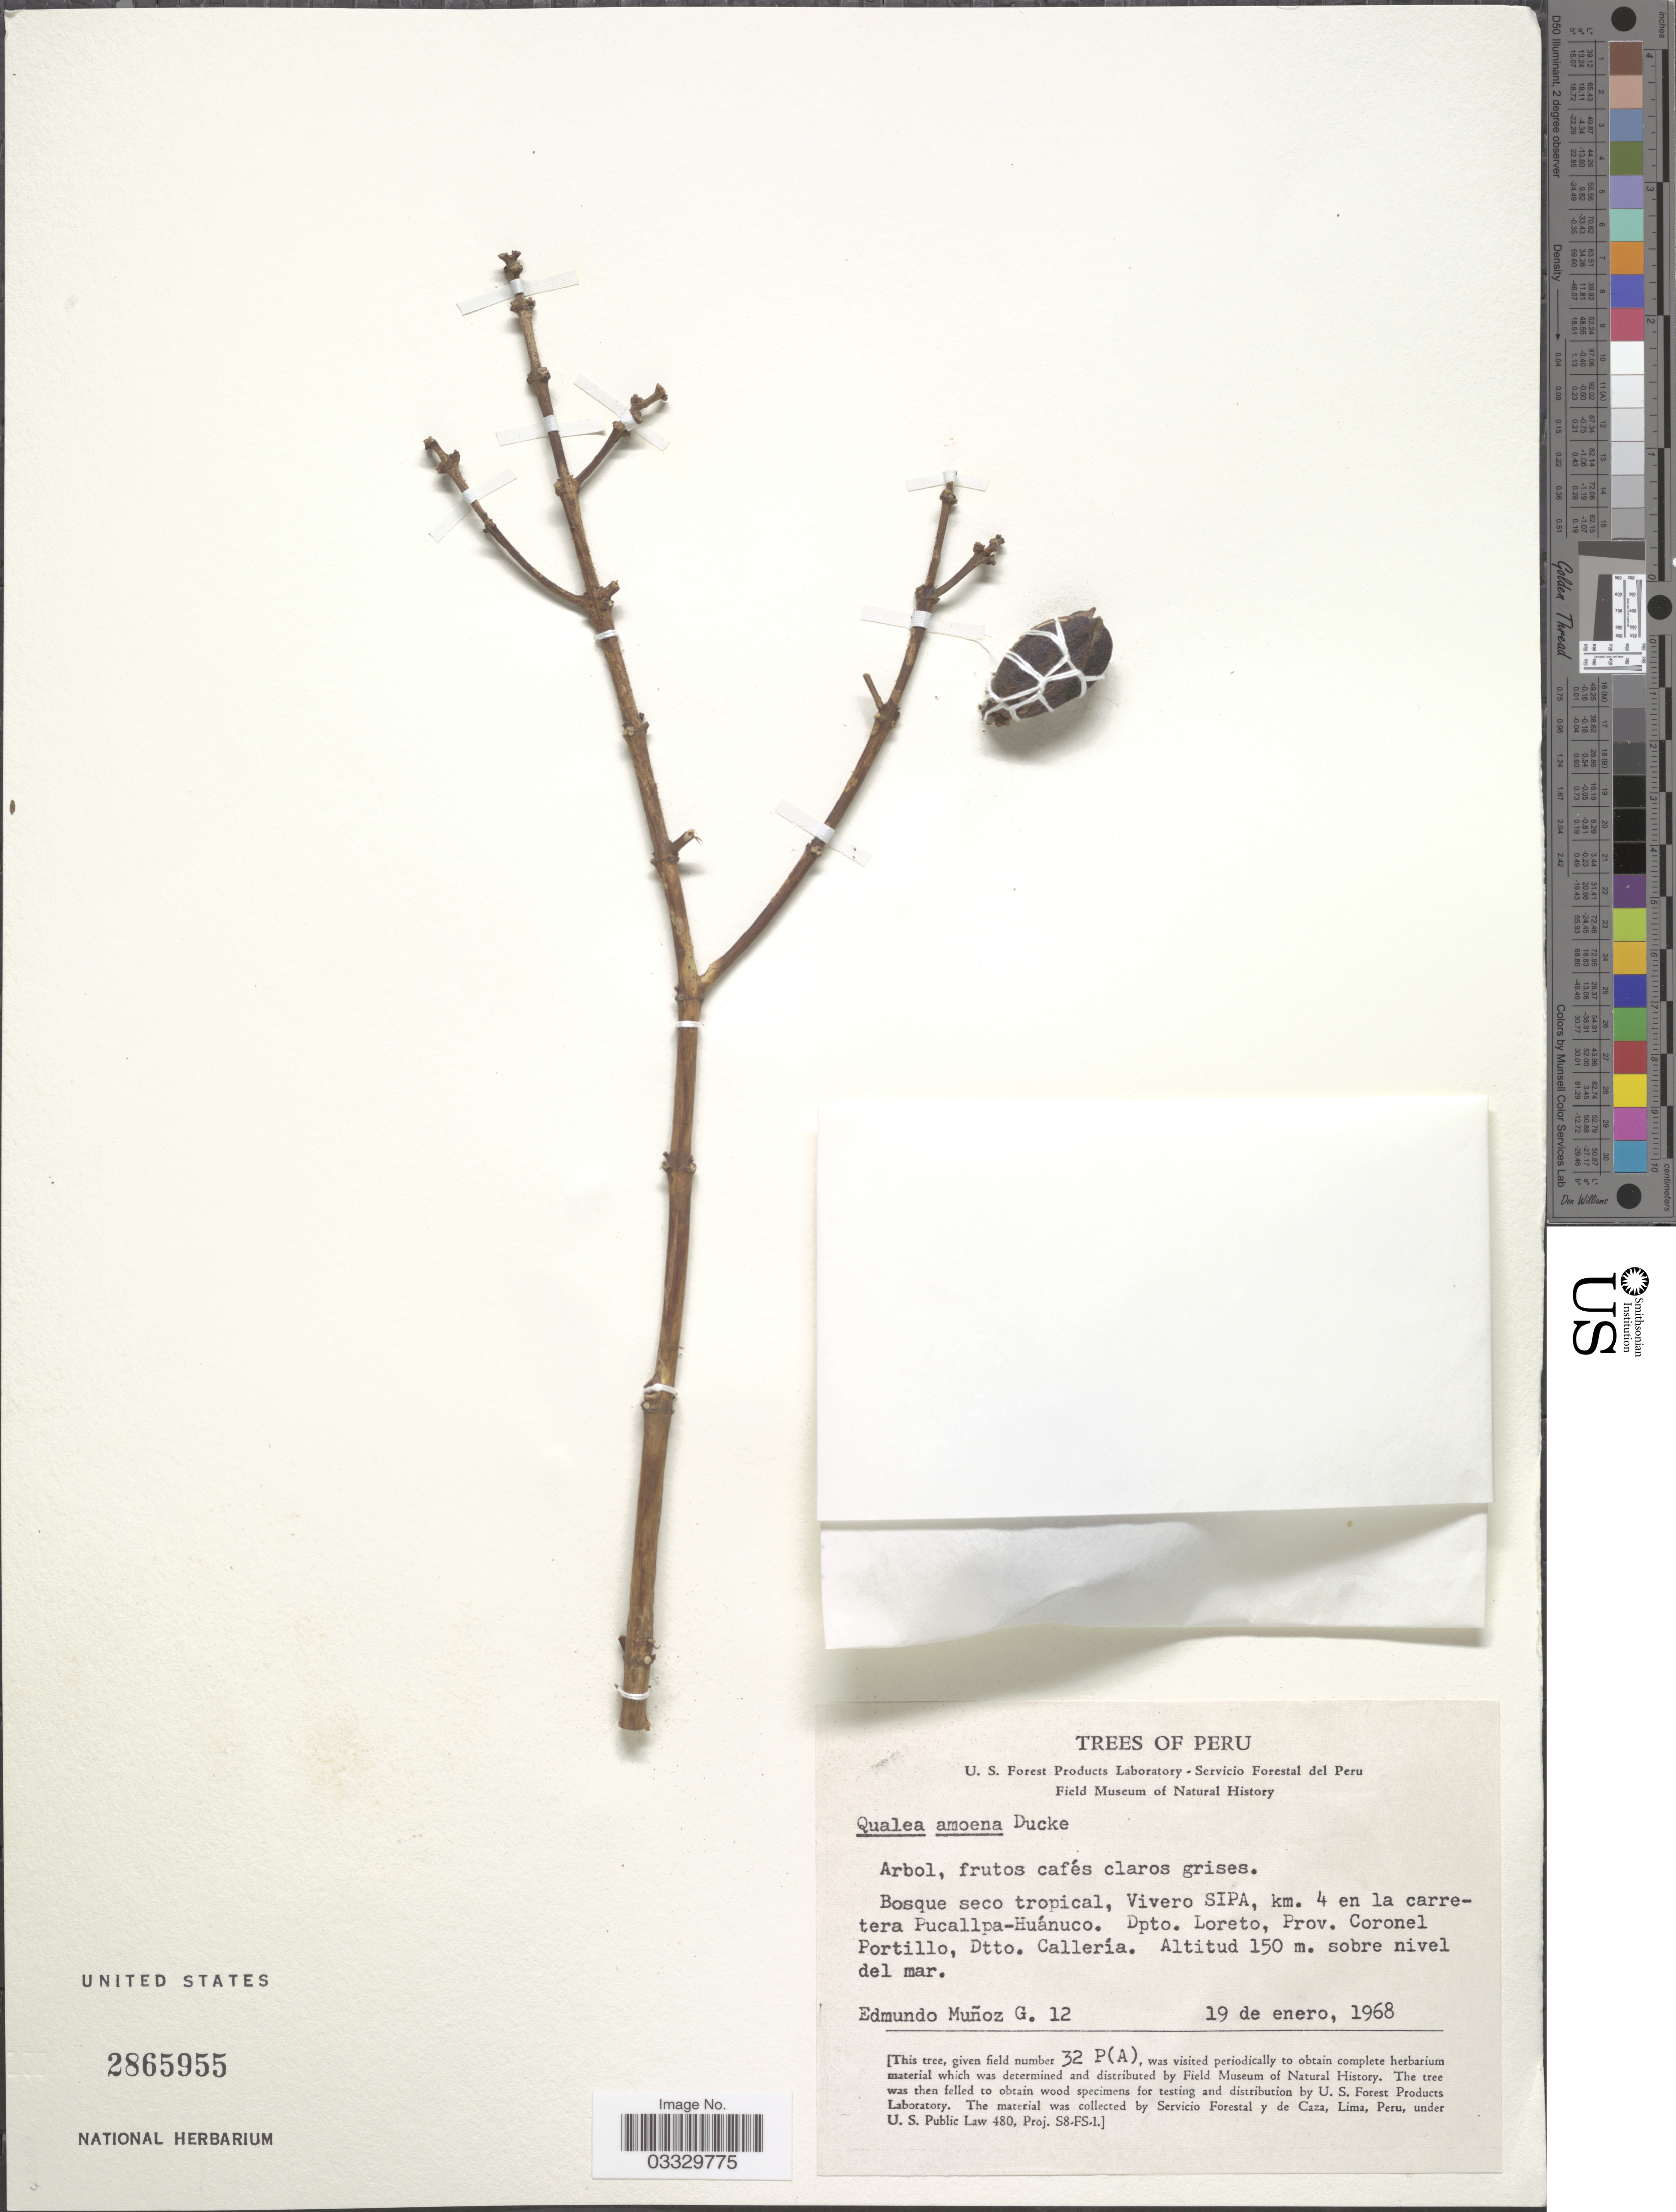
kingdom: Plantae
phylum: Tracheophyta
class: Magnoliopsida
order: Myrtales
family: Vochysiaceae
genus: Qualea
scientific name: Qualea amoena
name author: Ducke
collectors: E. Munoz Gomez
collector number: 12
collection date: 1968-01-19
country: Peru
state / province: Loreto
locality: Vivero SIPA, km. 4 en la carretera Pucallpa-Húanuco. Dpto. Loreto, Prov. Coronel Portillo, Dtto. Callería.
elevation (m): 150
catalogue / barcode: US 2865955